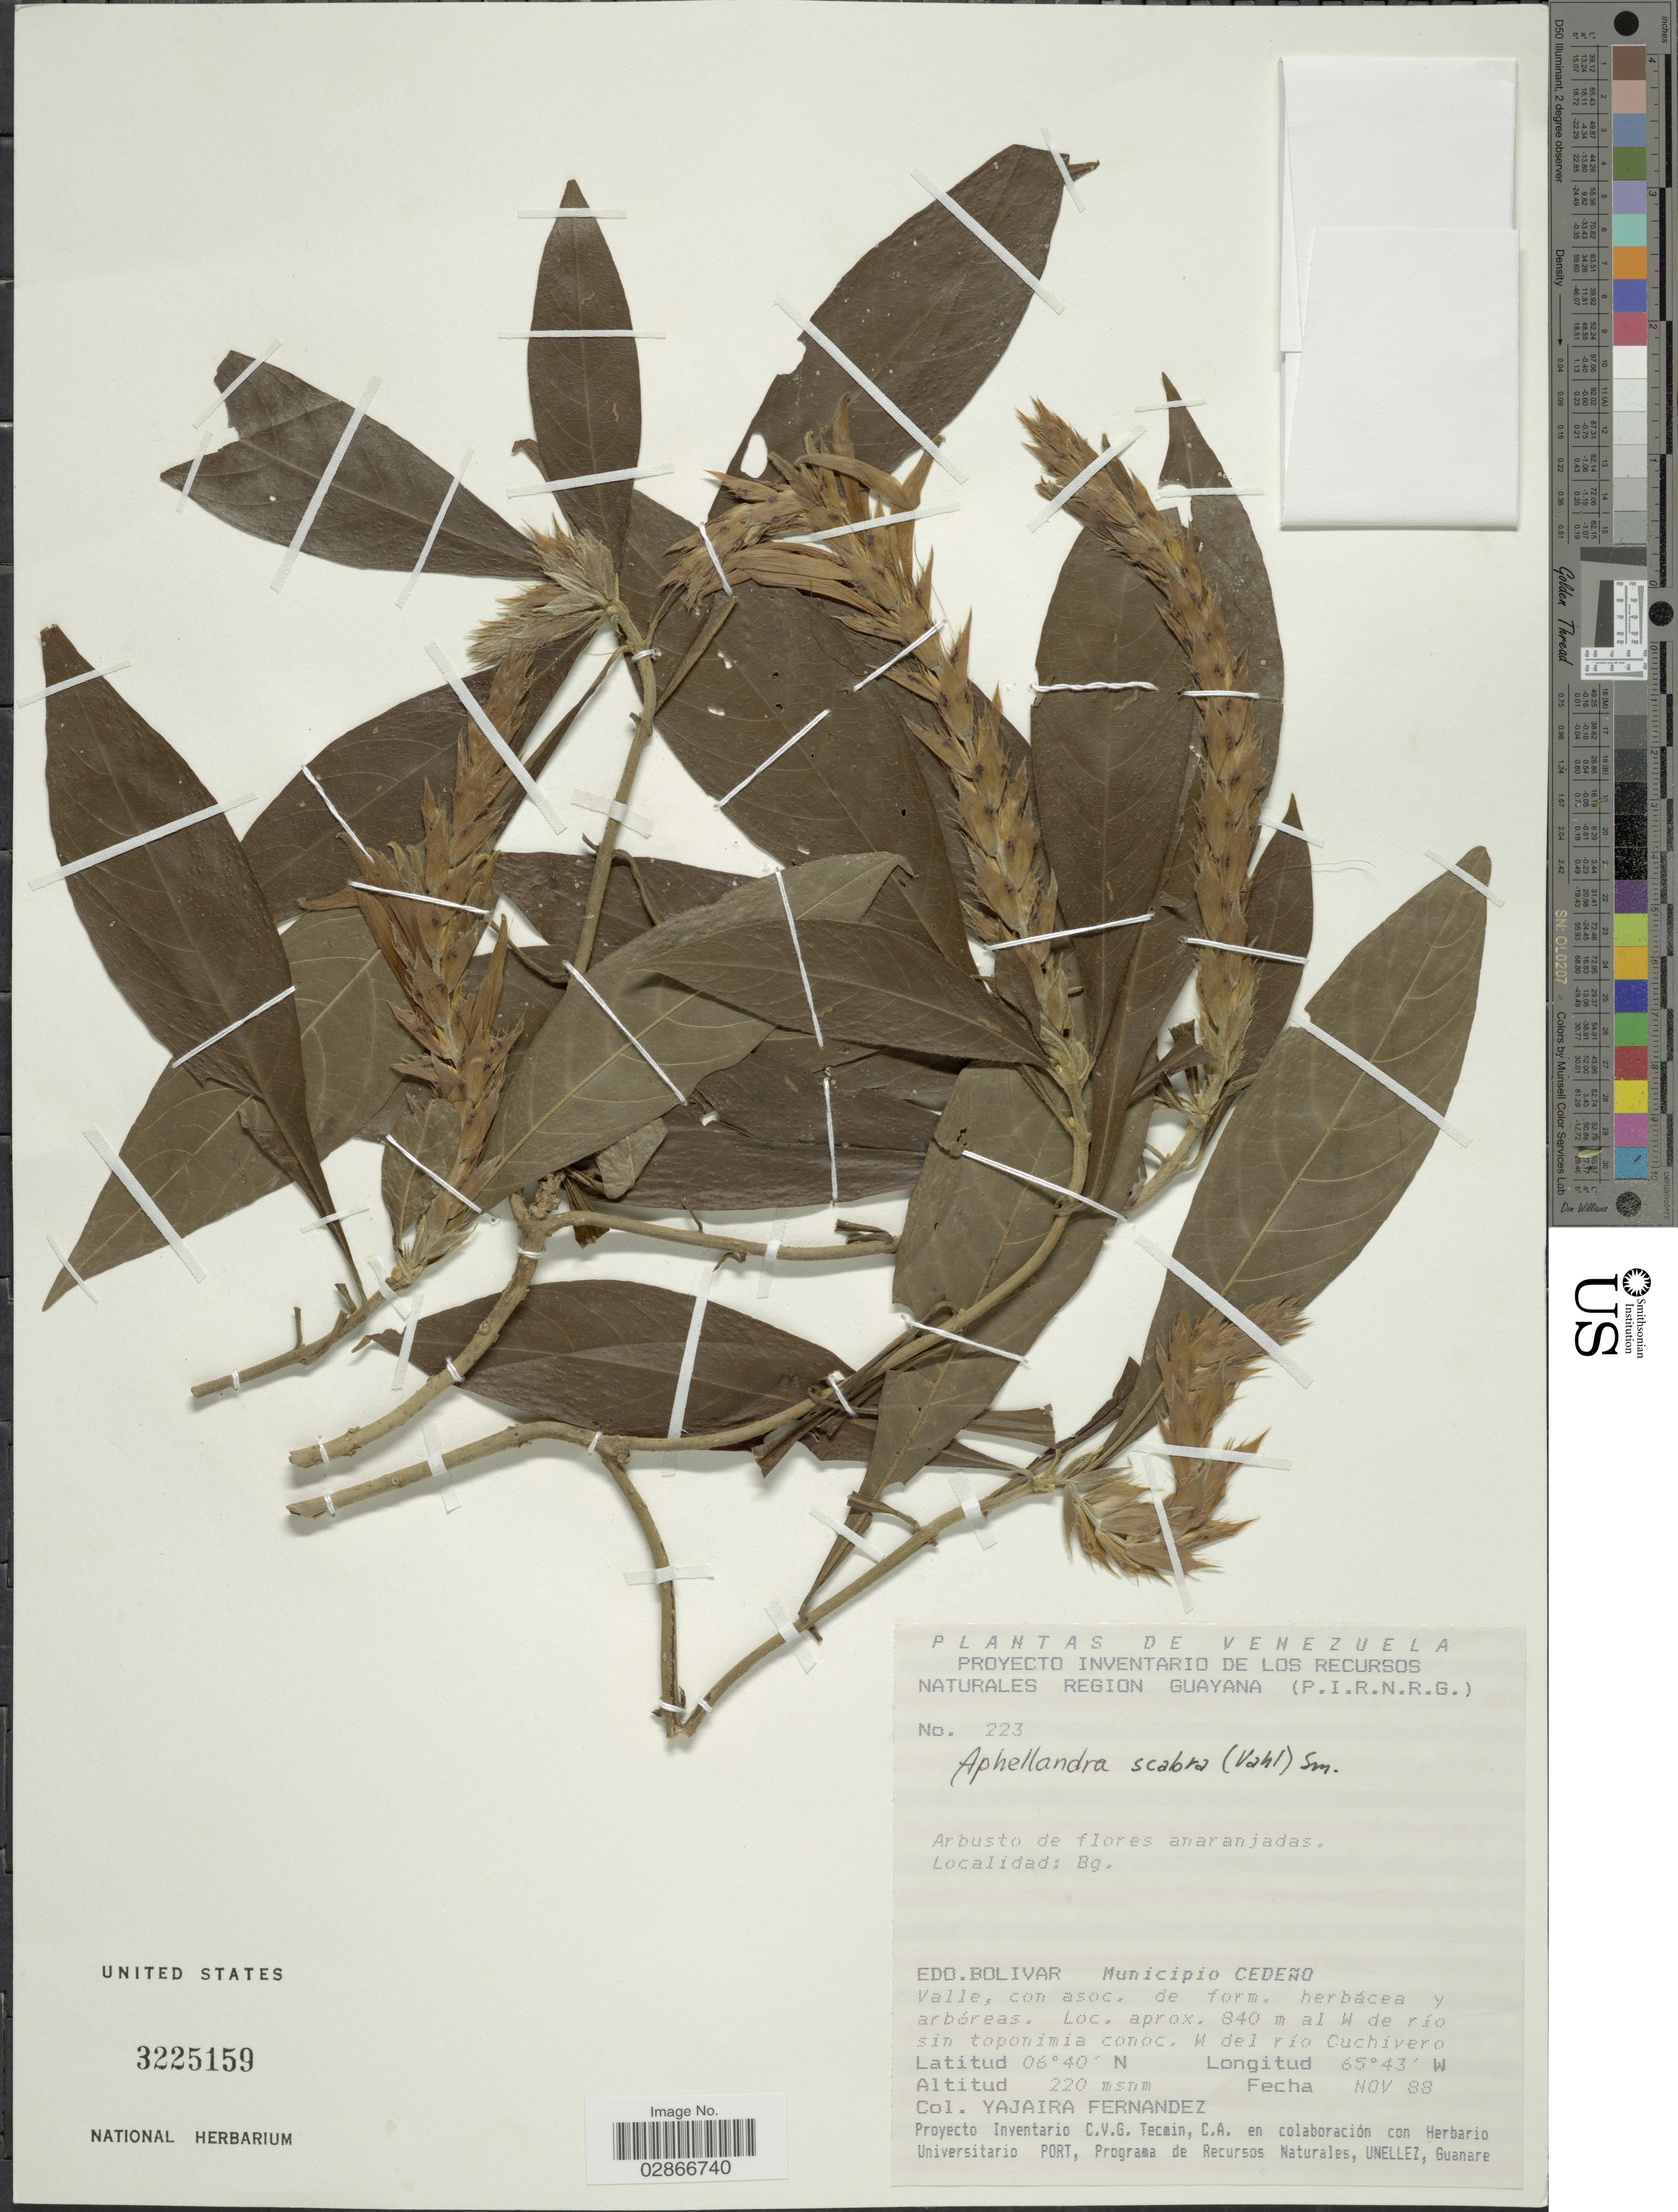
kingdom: Plantae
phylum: Tracheophyta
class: Magnoliopsida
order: Lamiales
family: Acanthaceae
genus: Aphelandra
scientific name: Aphelandra deppeana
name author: Schltdl. & Cham.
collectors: Y. Fernandez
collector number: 223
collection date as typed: Transcribed d/m/y: /11/88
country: Venezuela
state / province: Bolivar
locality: Municipio Cedeño. Valle. Aprox. 840 m al W de río sin toponimia conoc. W del río Cuchivero.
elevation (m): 220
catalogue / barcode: US 3225159